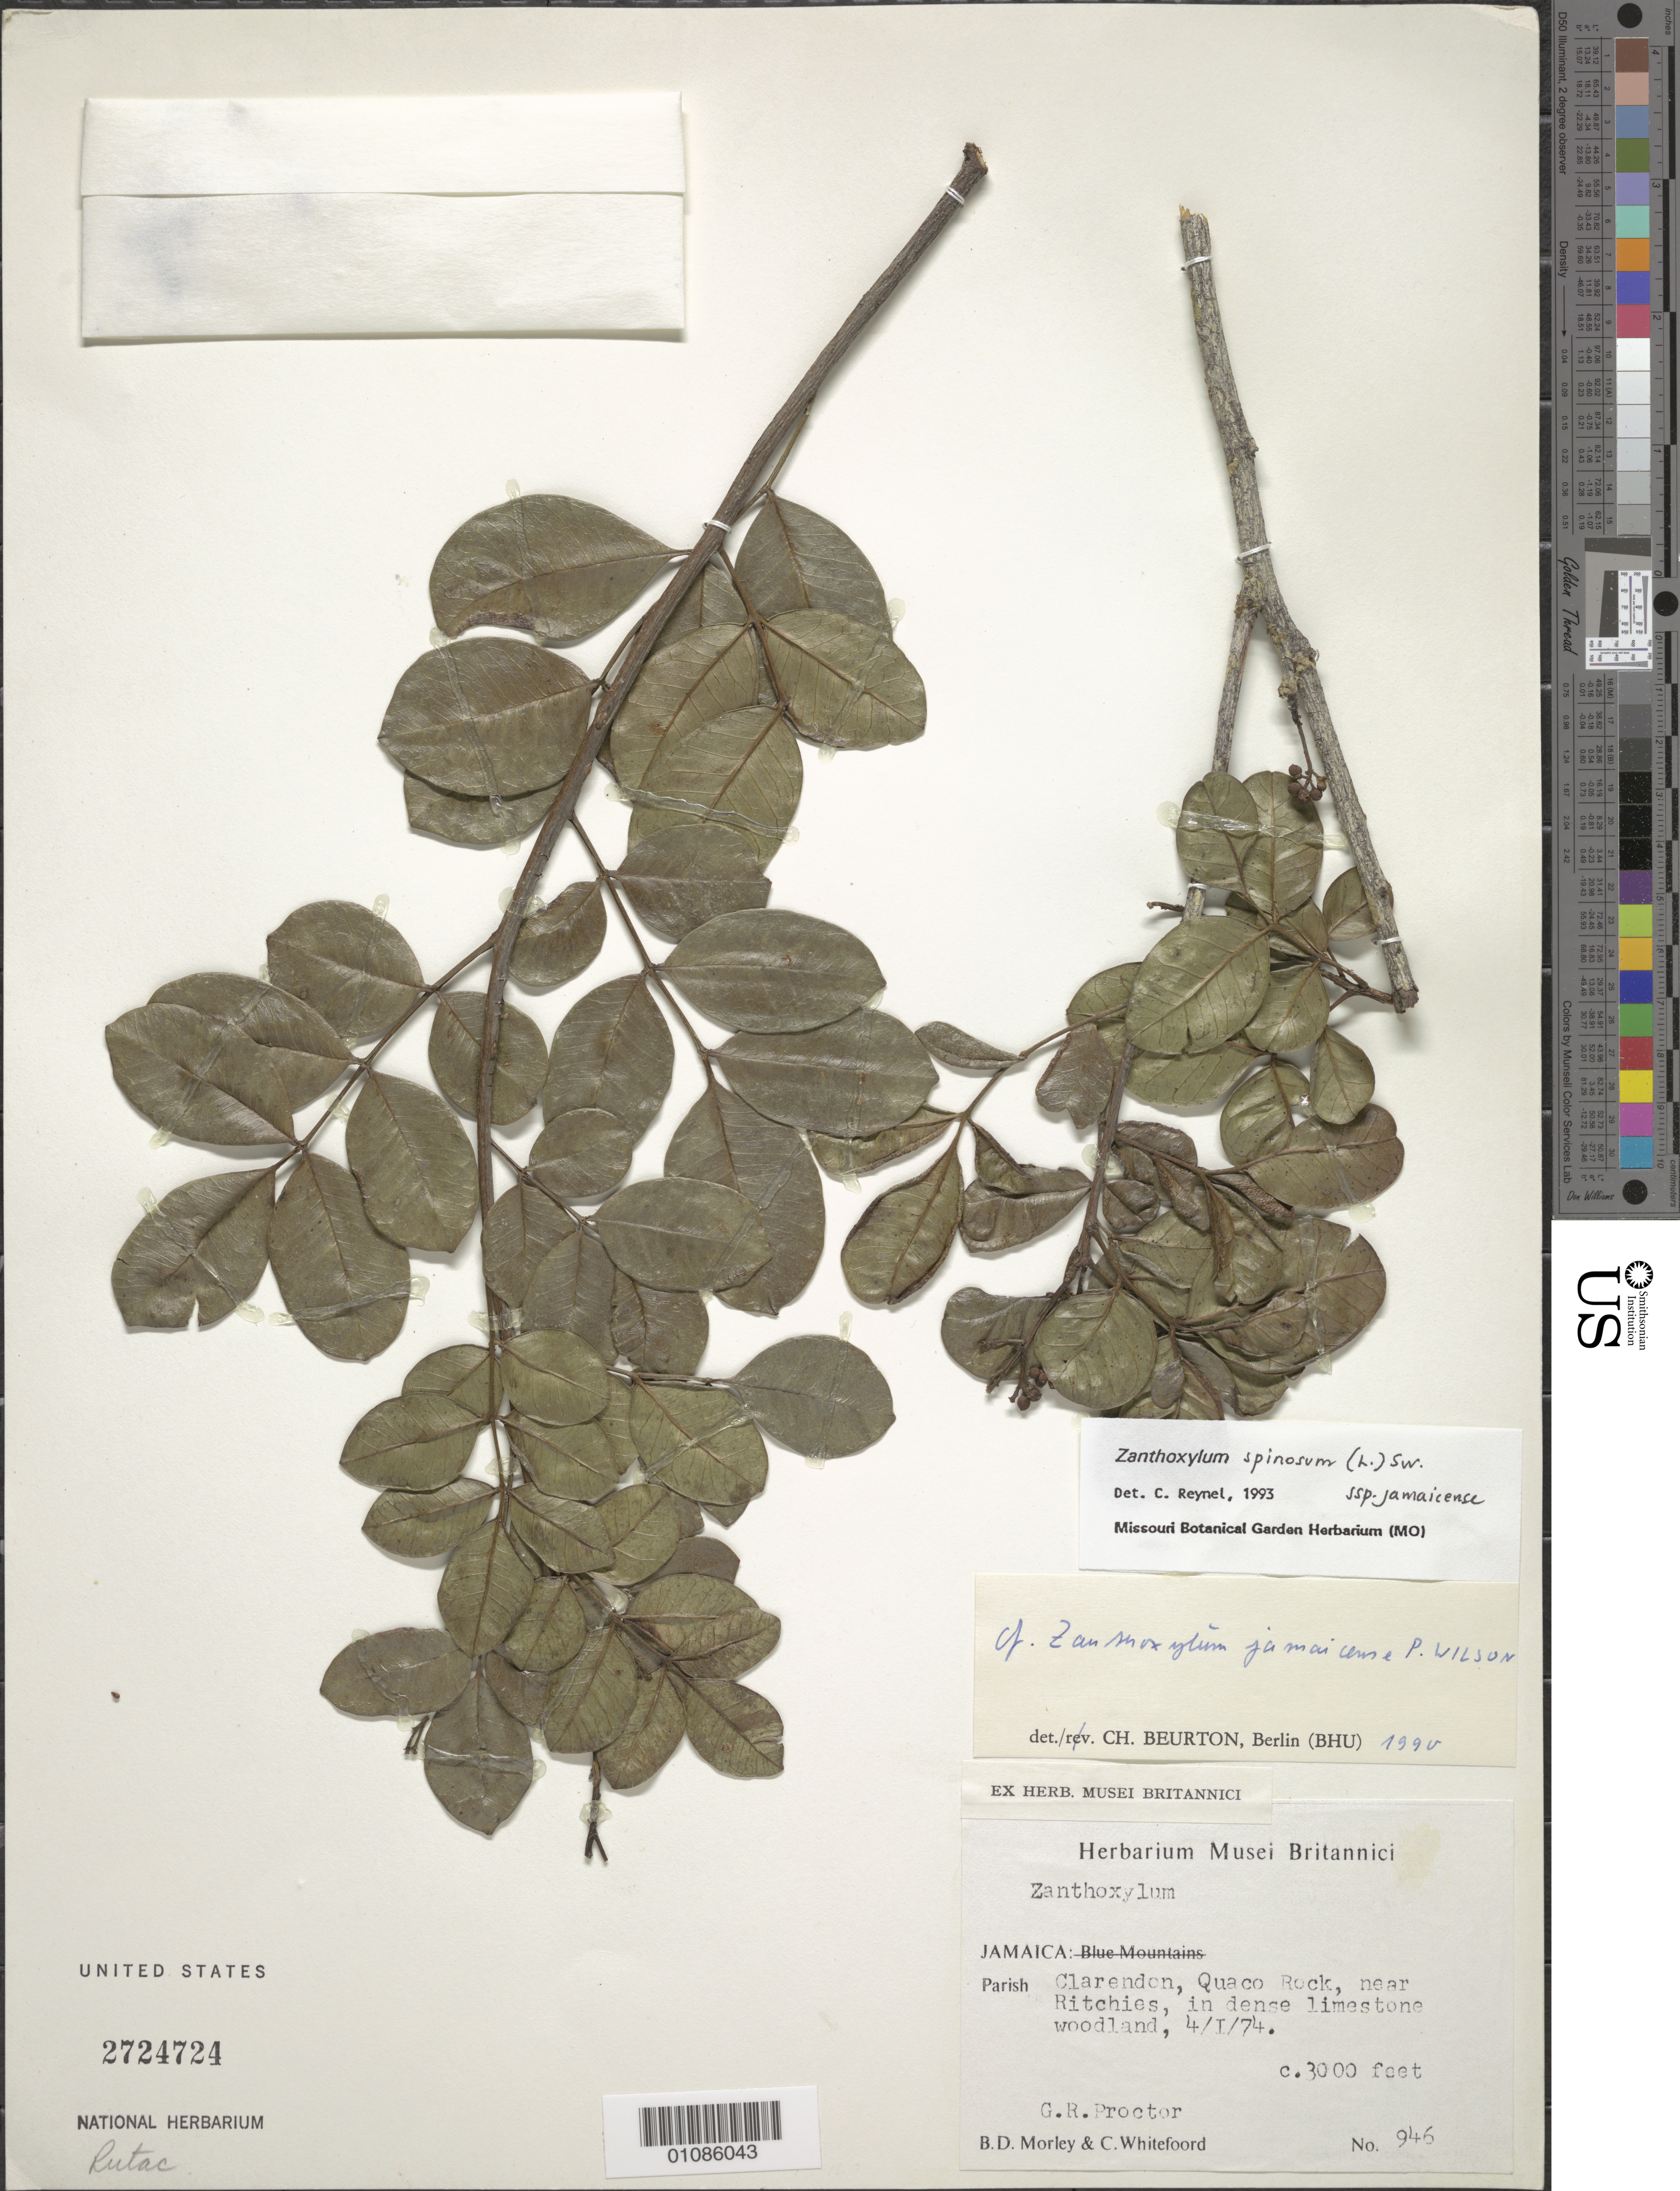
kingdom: Plantae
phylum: Tracheophyta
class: Magnoliopsida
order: Sapindales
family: Rutaceae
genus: Zanthoxylum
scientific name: Zanthoxylum spinosum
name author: (L.) Sw.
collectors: B. D. Morley & C. Whitefoord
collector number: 946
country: Jamaica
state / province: Clarendon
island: Jamaica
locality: Clarendon, Quaco Rock, near Ritchies in dense Limestone woodland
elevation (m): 914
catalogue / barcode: US 2724724